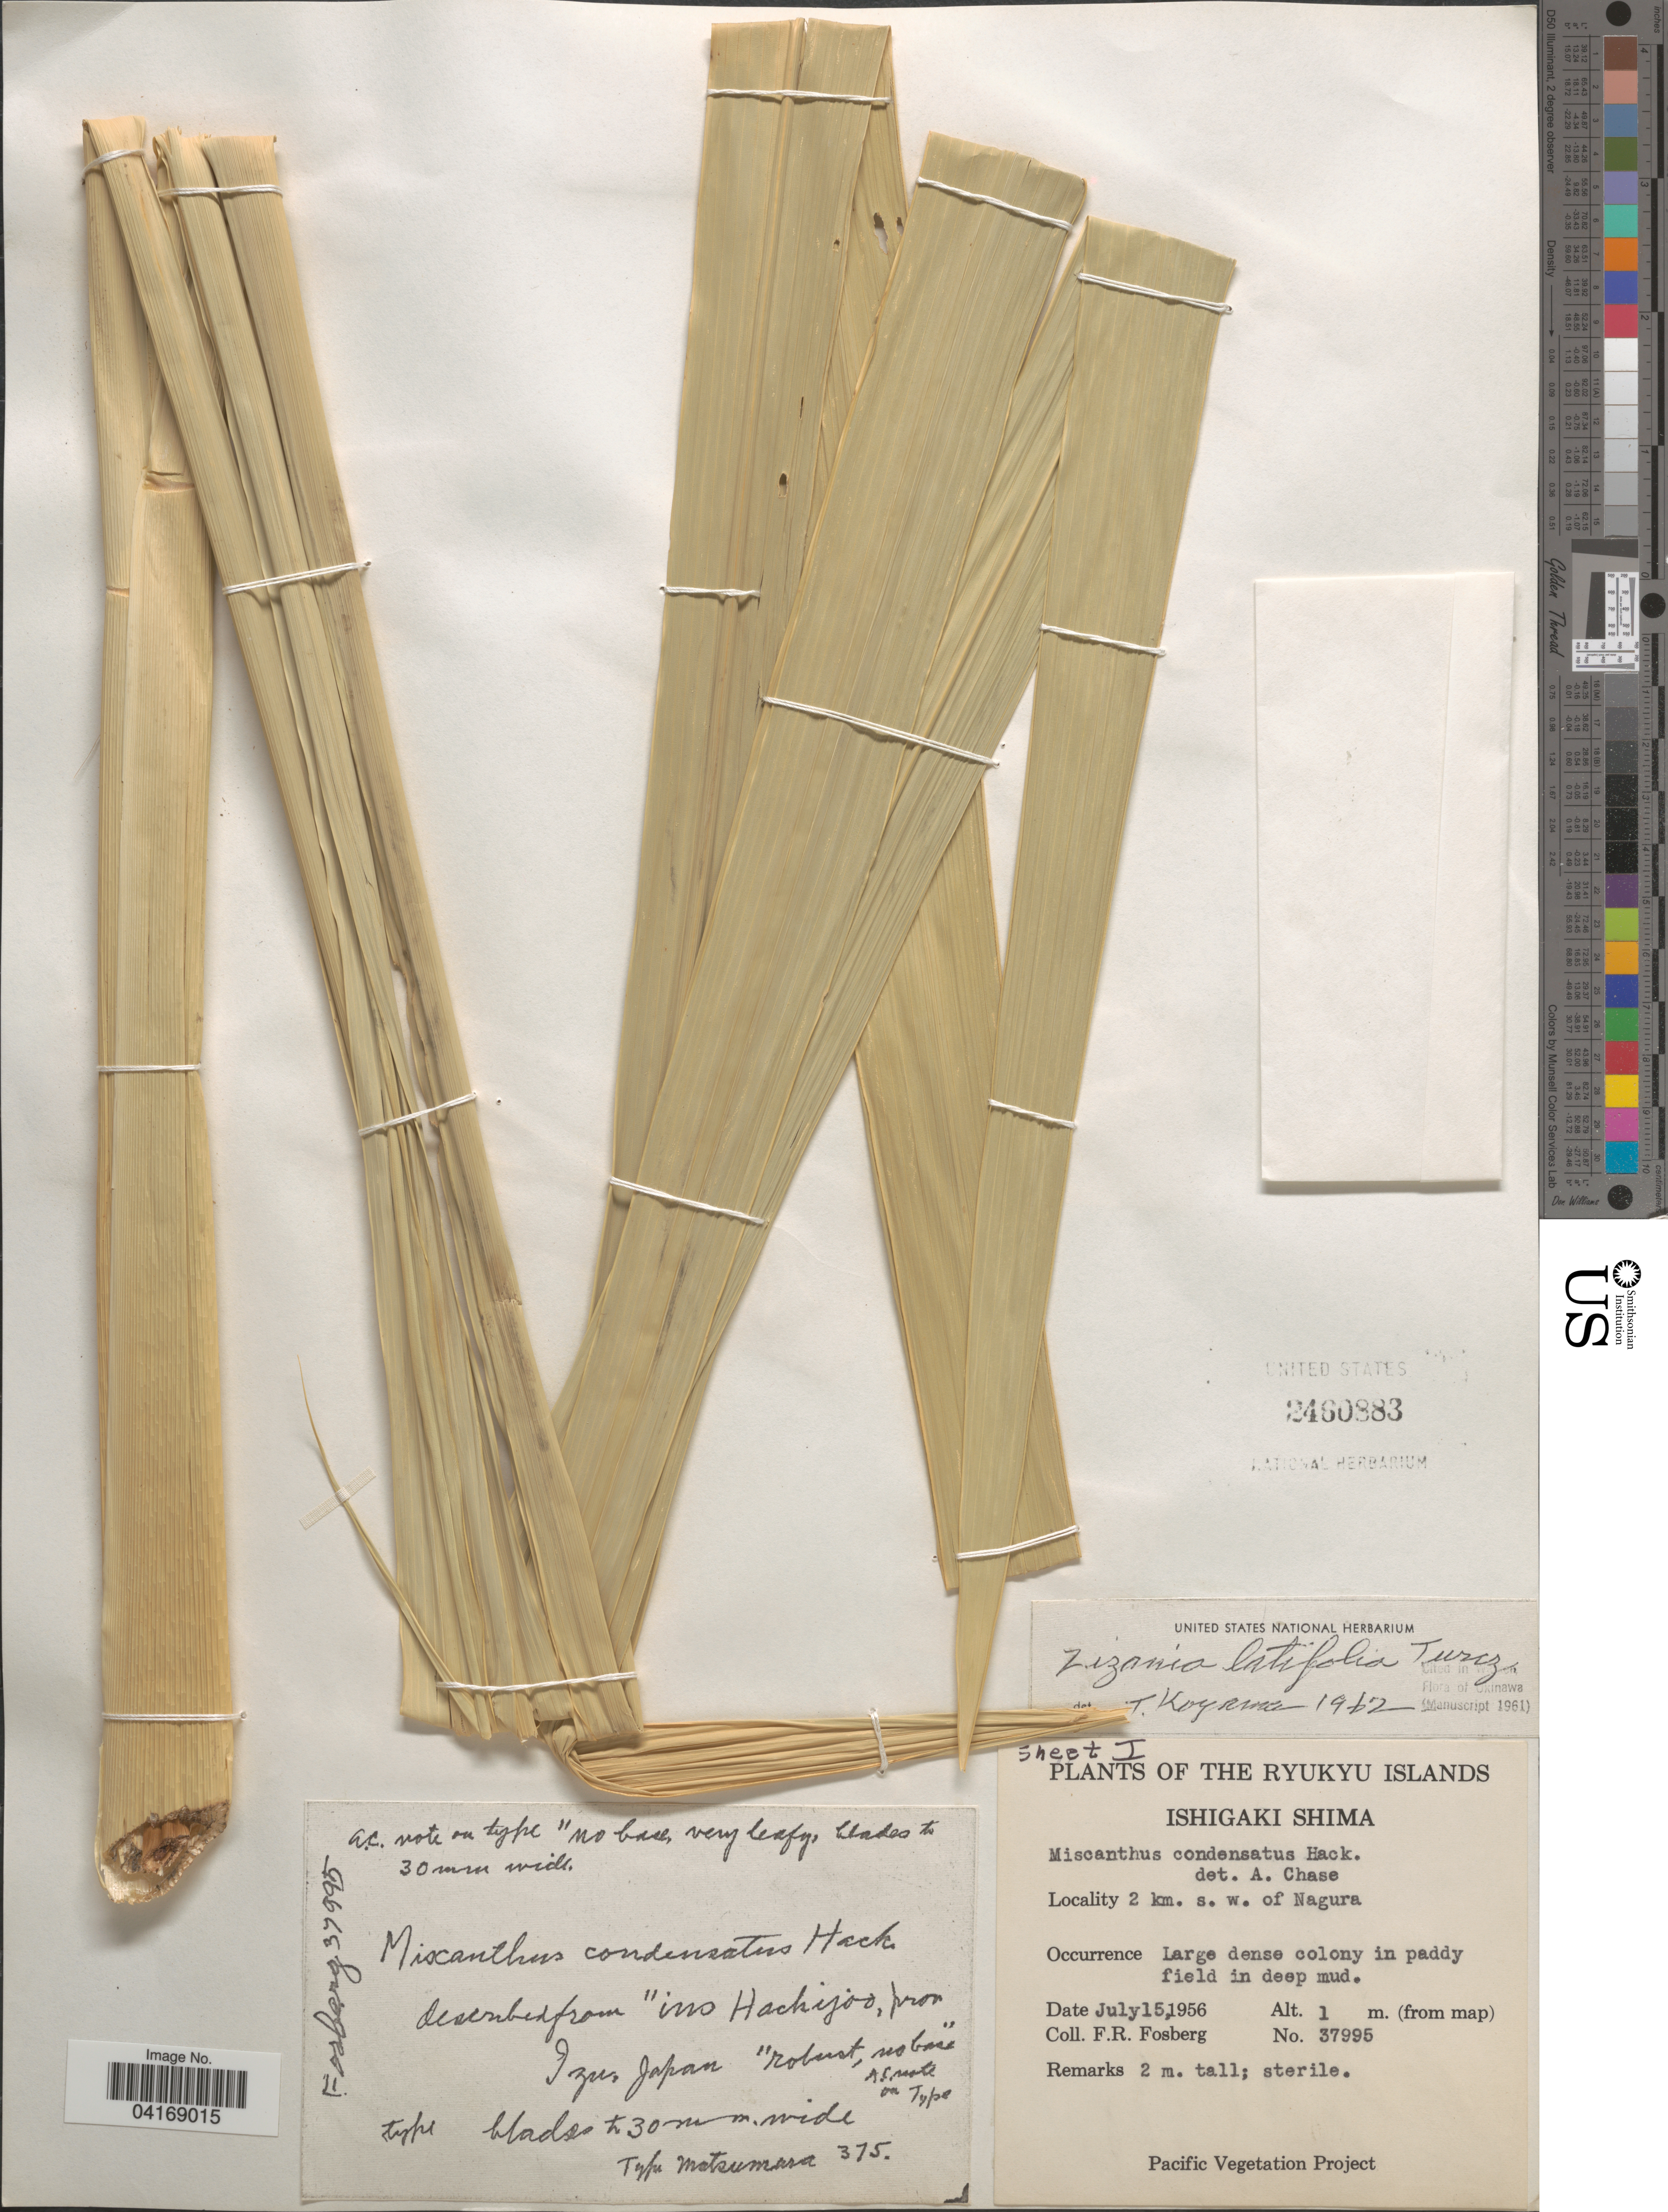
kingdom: Plantae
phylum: Tracheophyta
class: Liliopsida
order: Poales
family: Poaceae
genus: Zizania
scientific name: Zizania latifolia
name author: (Griseb.) Stapf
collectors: F. R. Fosberg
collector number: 37995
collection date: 1956-07-15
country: Japan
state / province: Okinawa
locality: The Ryukyu Islands. Ishigaki Shima. 2 km. s. w. of Nagura. 'Ins Hachijoo, prov. Izu.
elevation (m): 1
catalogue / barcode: US 2460883